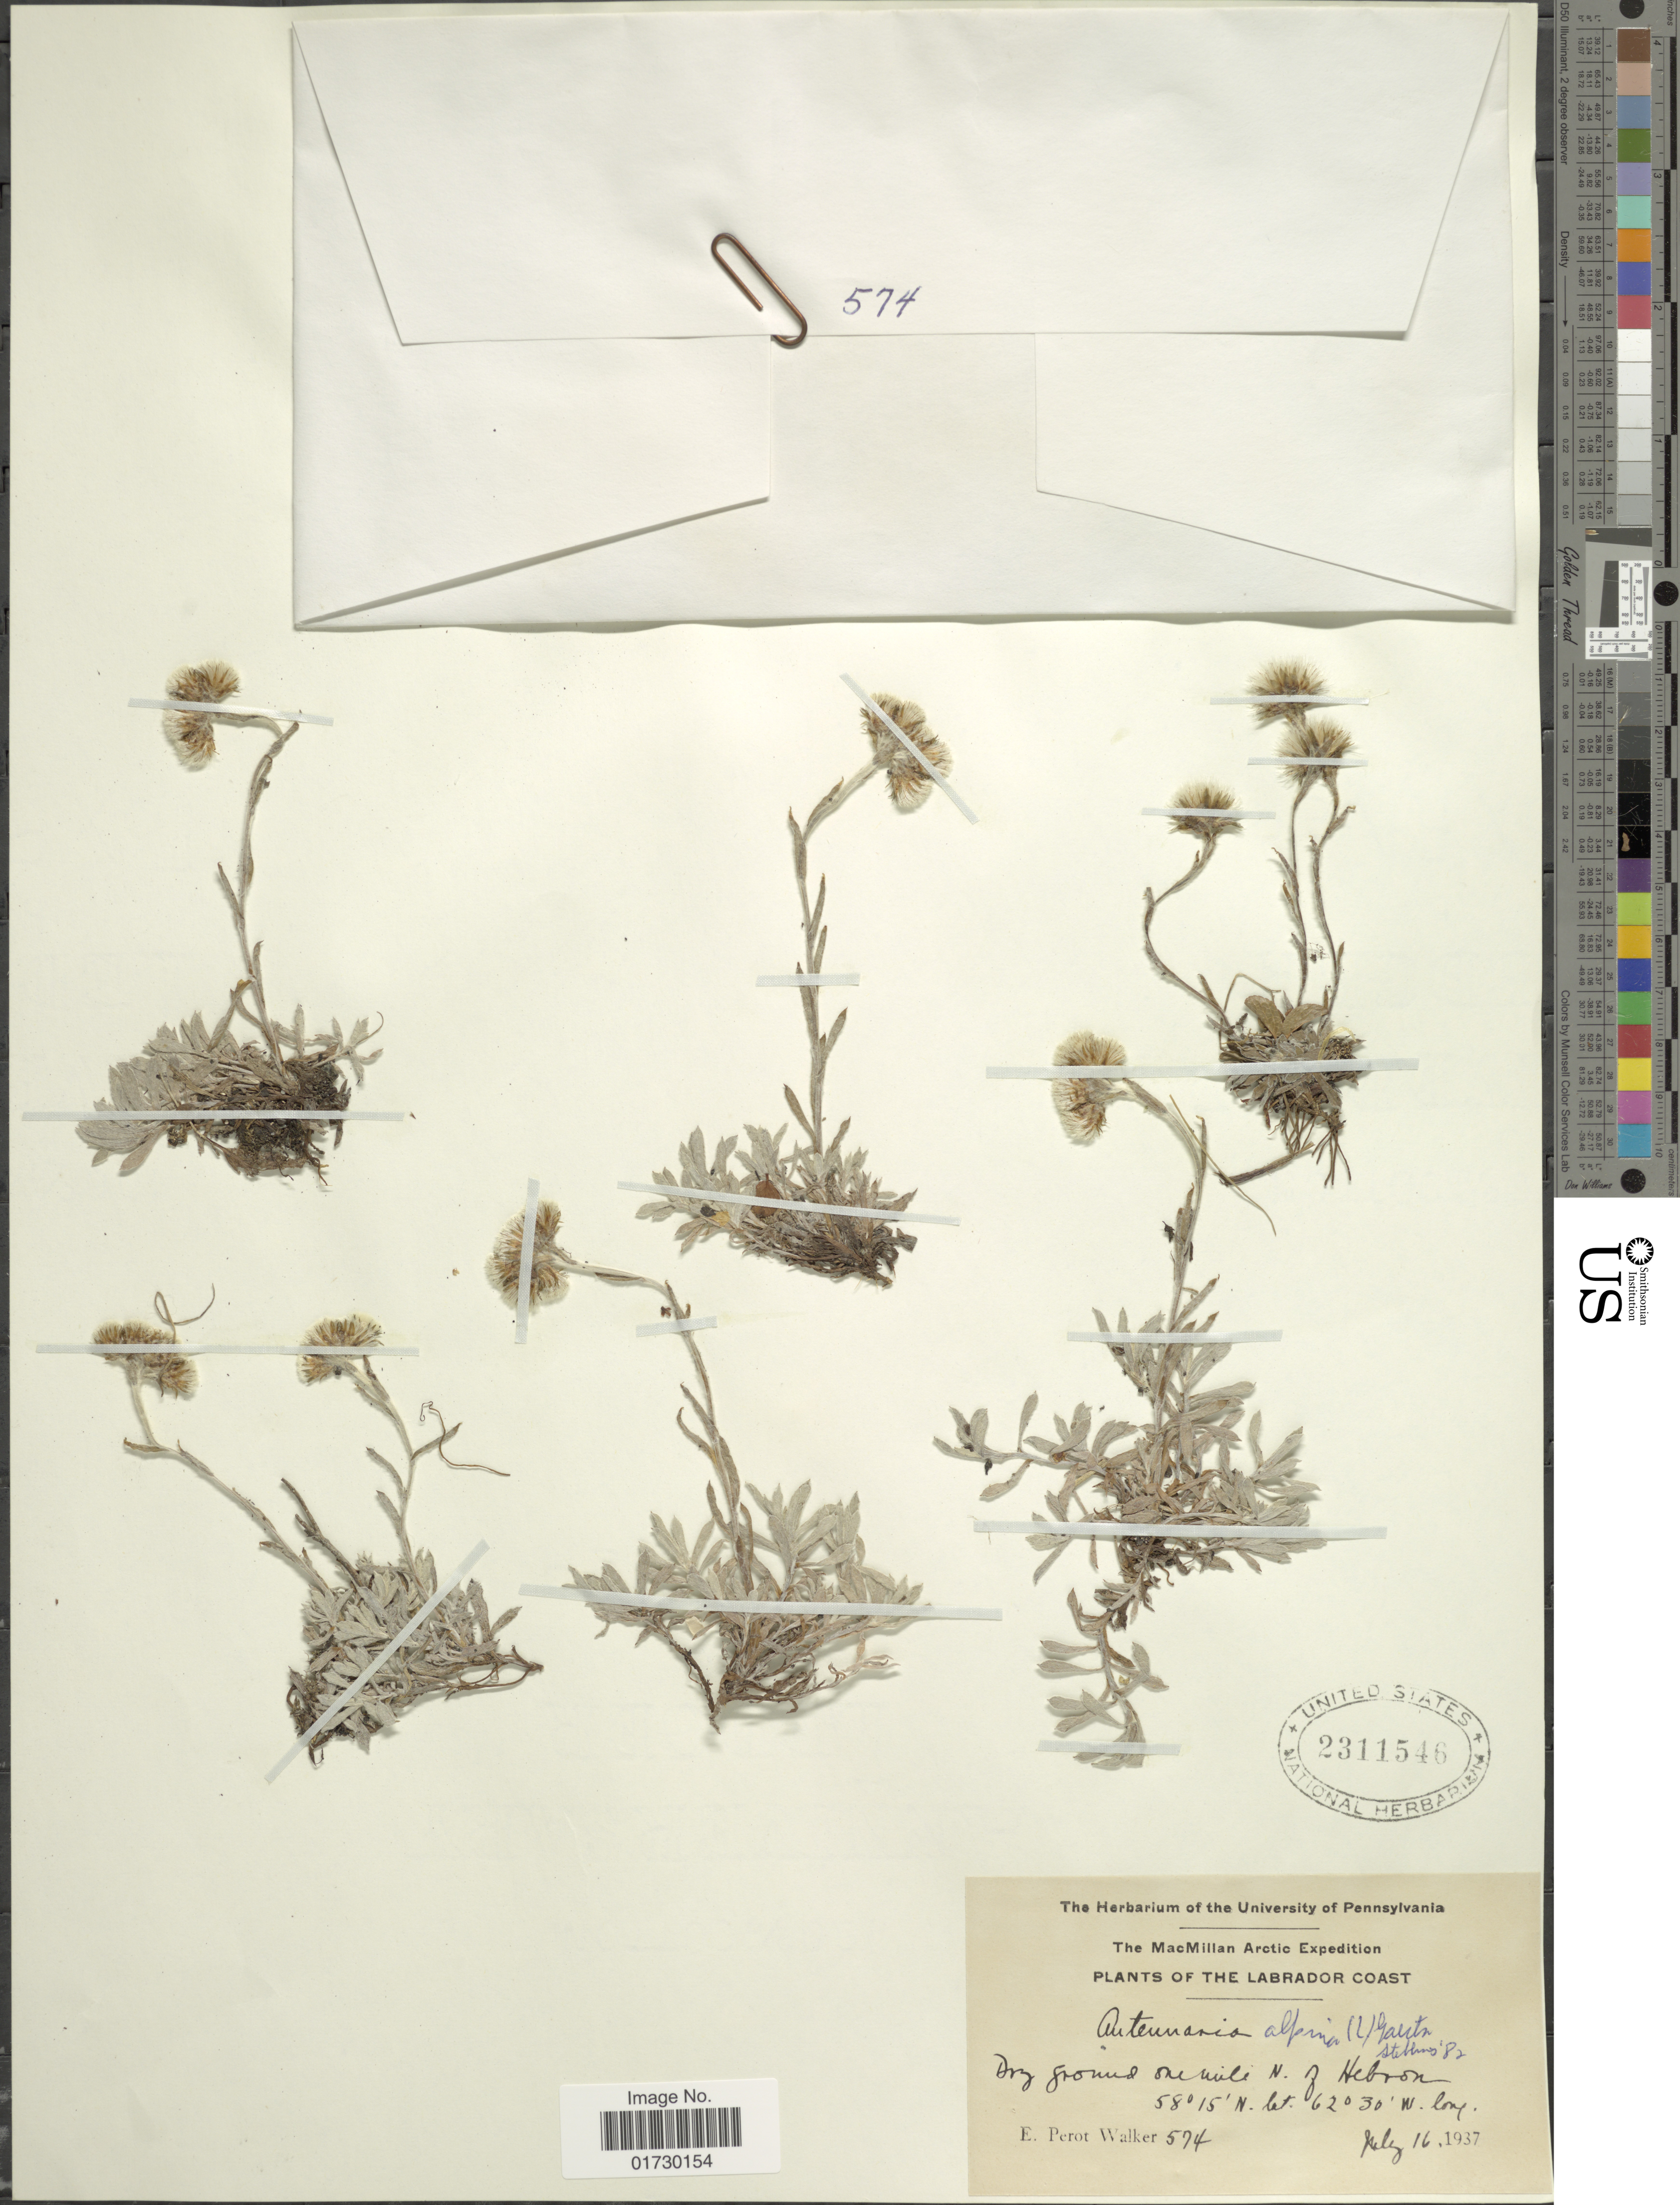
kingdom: Plantae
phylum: Tracheophyta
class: Magnoliopsida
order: Asterales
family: Asteraceae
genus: Antennaria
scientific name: Antennaria alpina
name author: (L.) Gaertn.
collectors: E. P. Walker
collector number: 574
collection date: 1937-07-16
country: Canada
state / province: Newfoundland and Labrador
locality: Arctic, The Labrabor Coast, Dry ground one mile N. of Hebron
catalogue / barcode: US 2311546